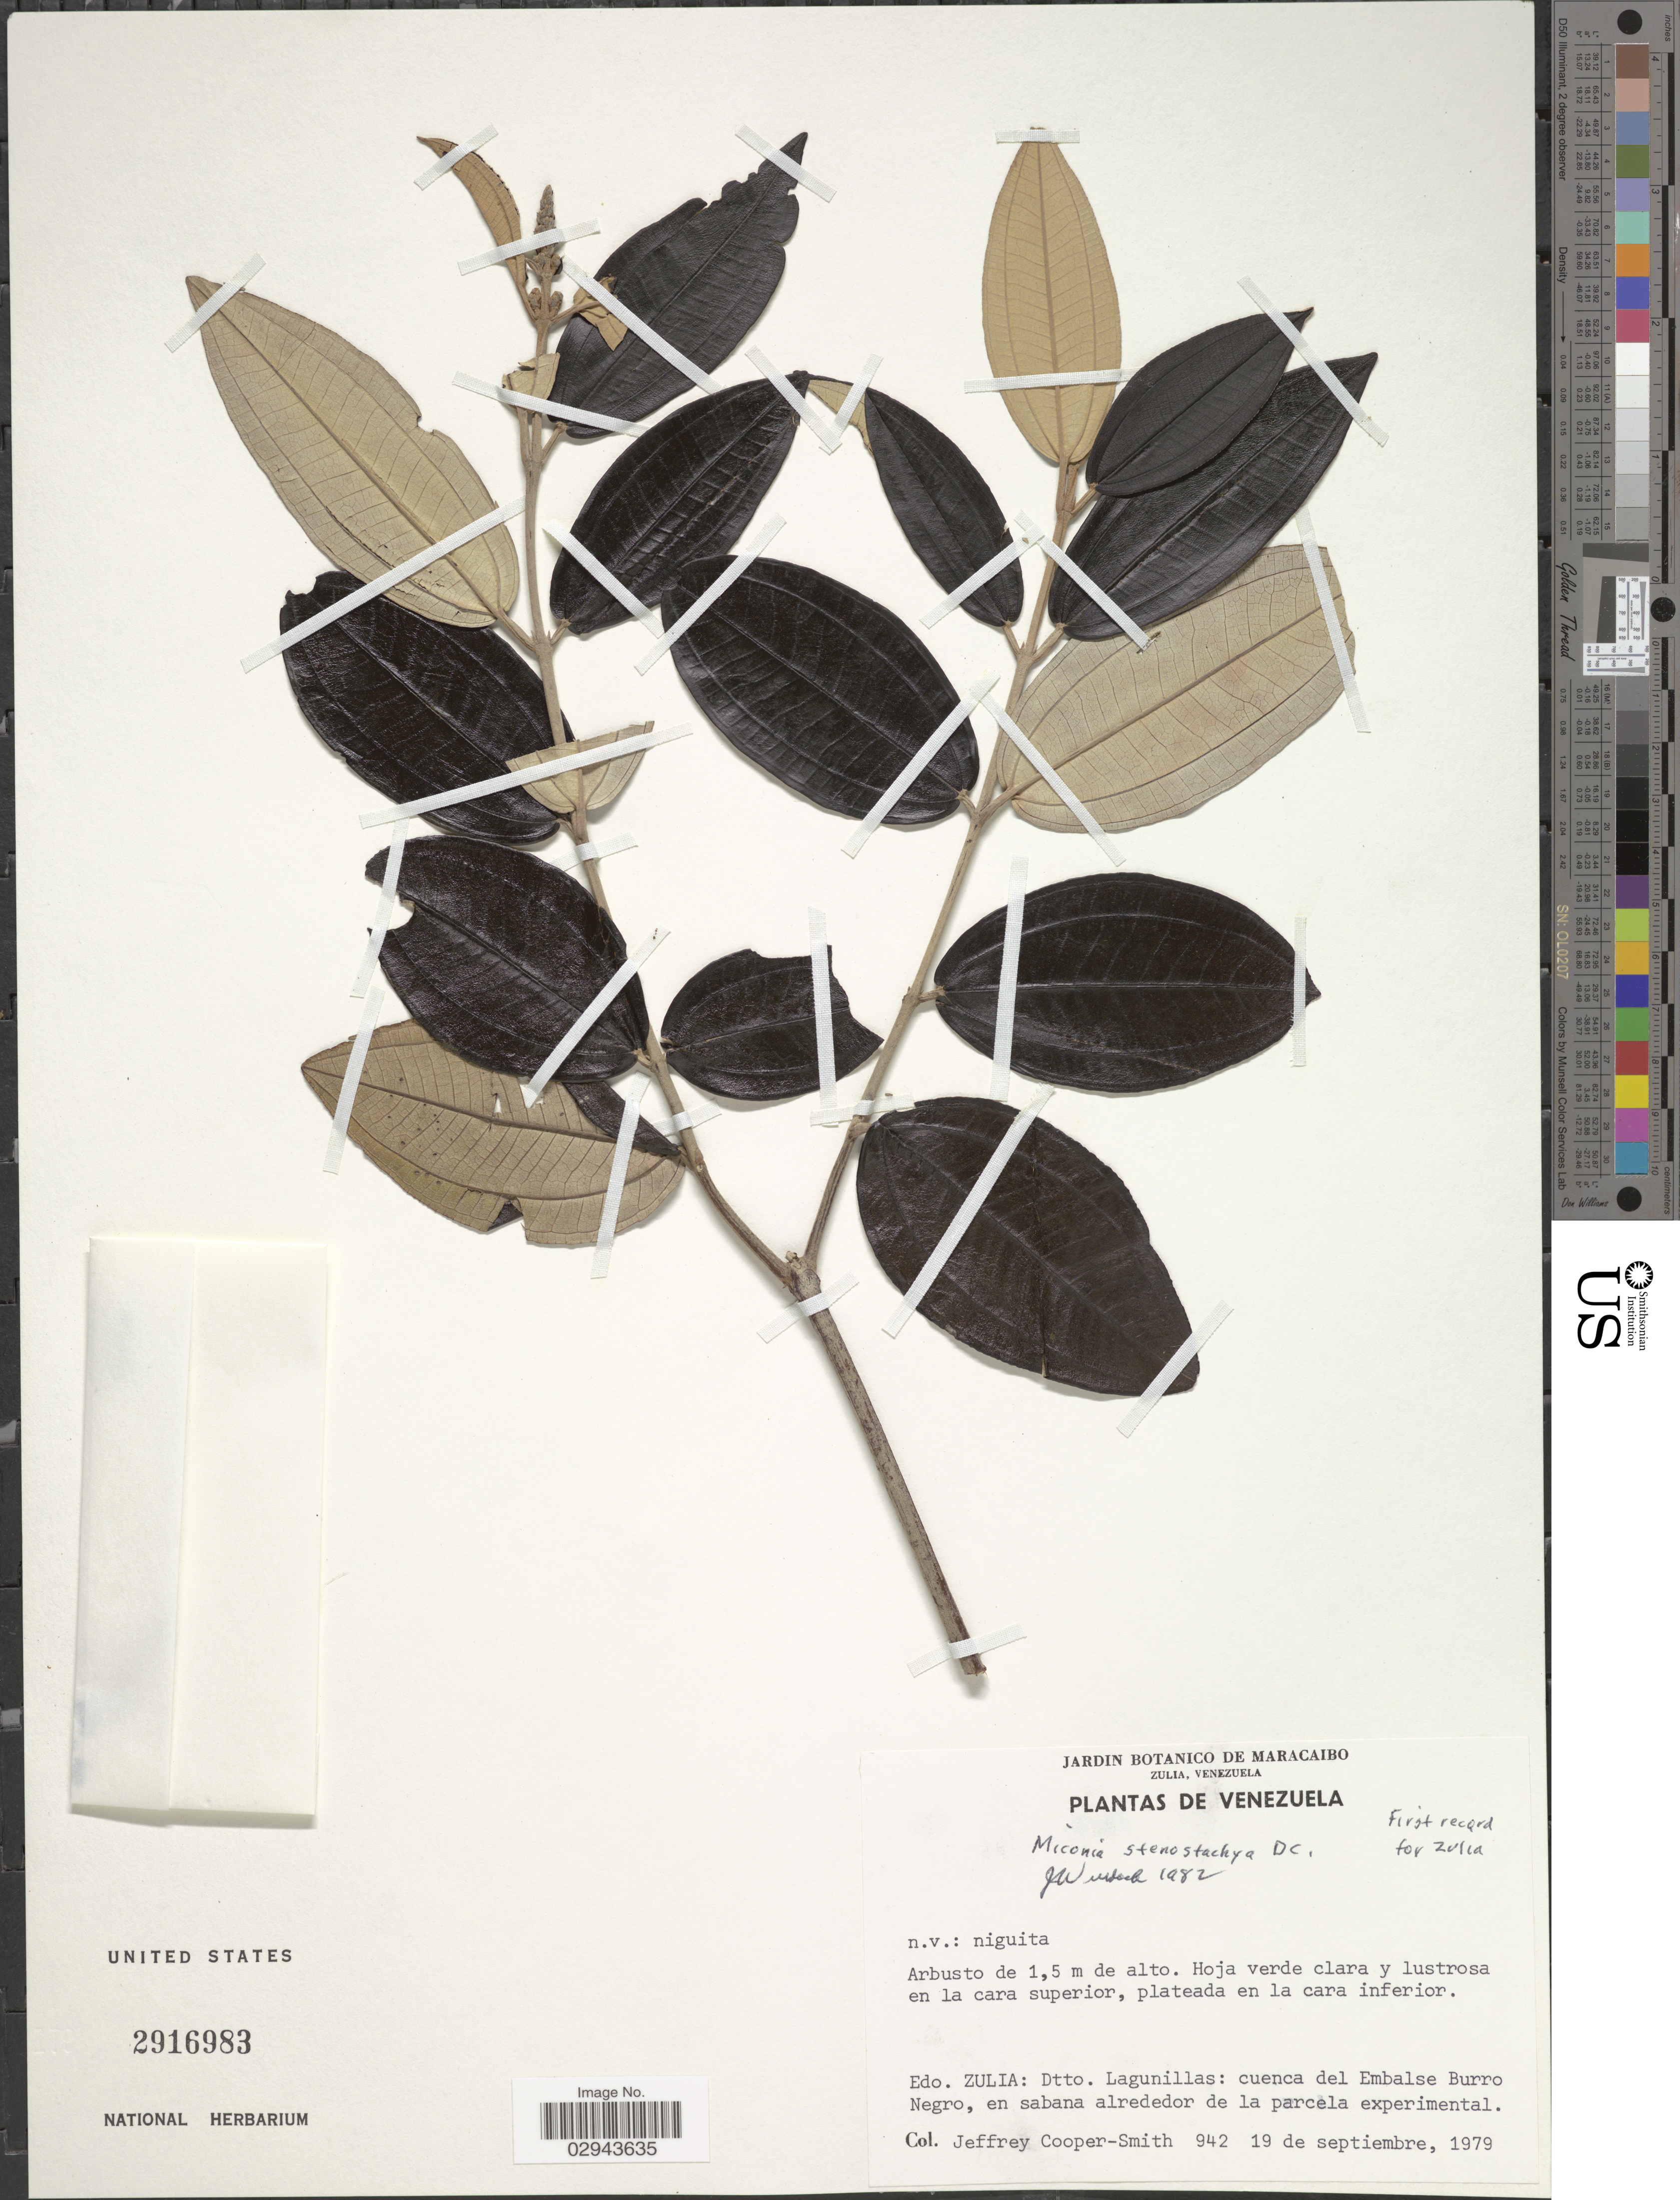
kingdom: Plantae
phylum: Tracheophyta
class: Magnoliopsida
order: Myrtales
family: Melastomataceae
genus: Miconia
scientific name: Miconia stenostachya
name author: DC.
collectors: J. Cooper-Smith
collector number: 942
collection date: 1979-09-19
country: Venezuela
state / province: Zulia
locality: Dtto. Lagunillas: cuenca del Embalse Burro Negro.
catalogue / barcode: US 2916983